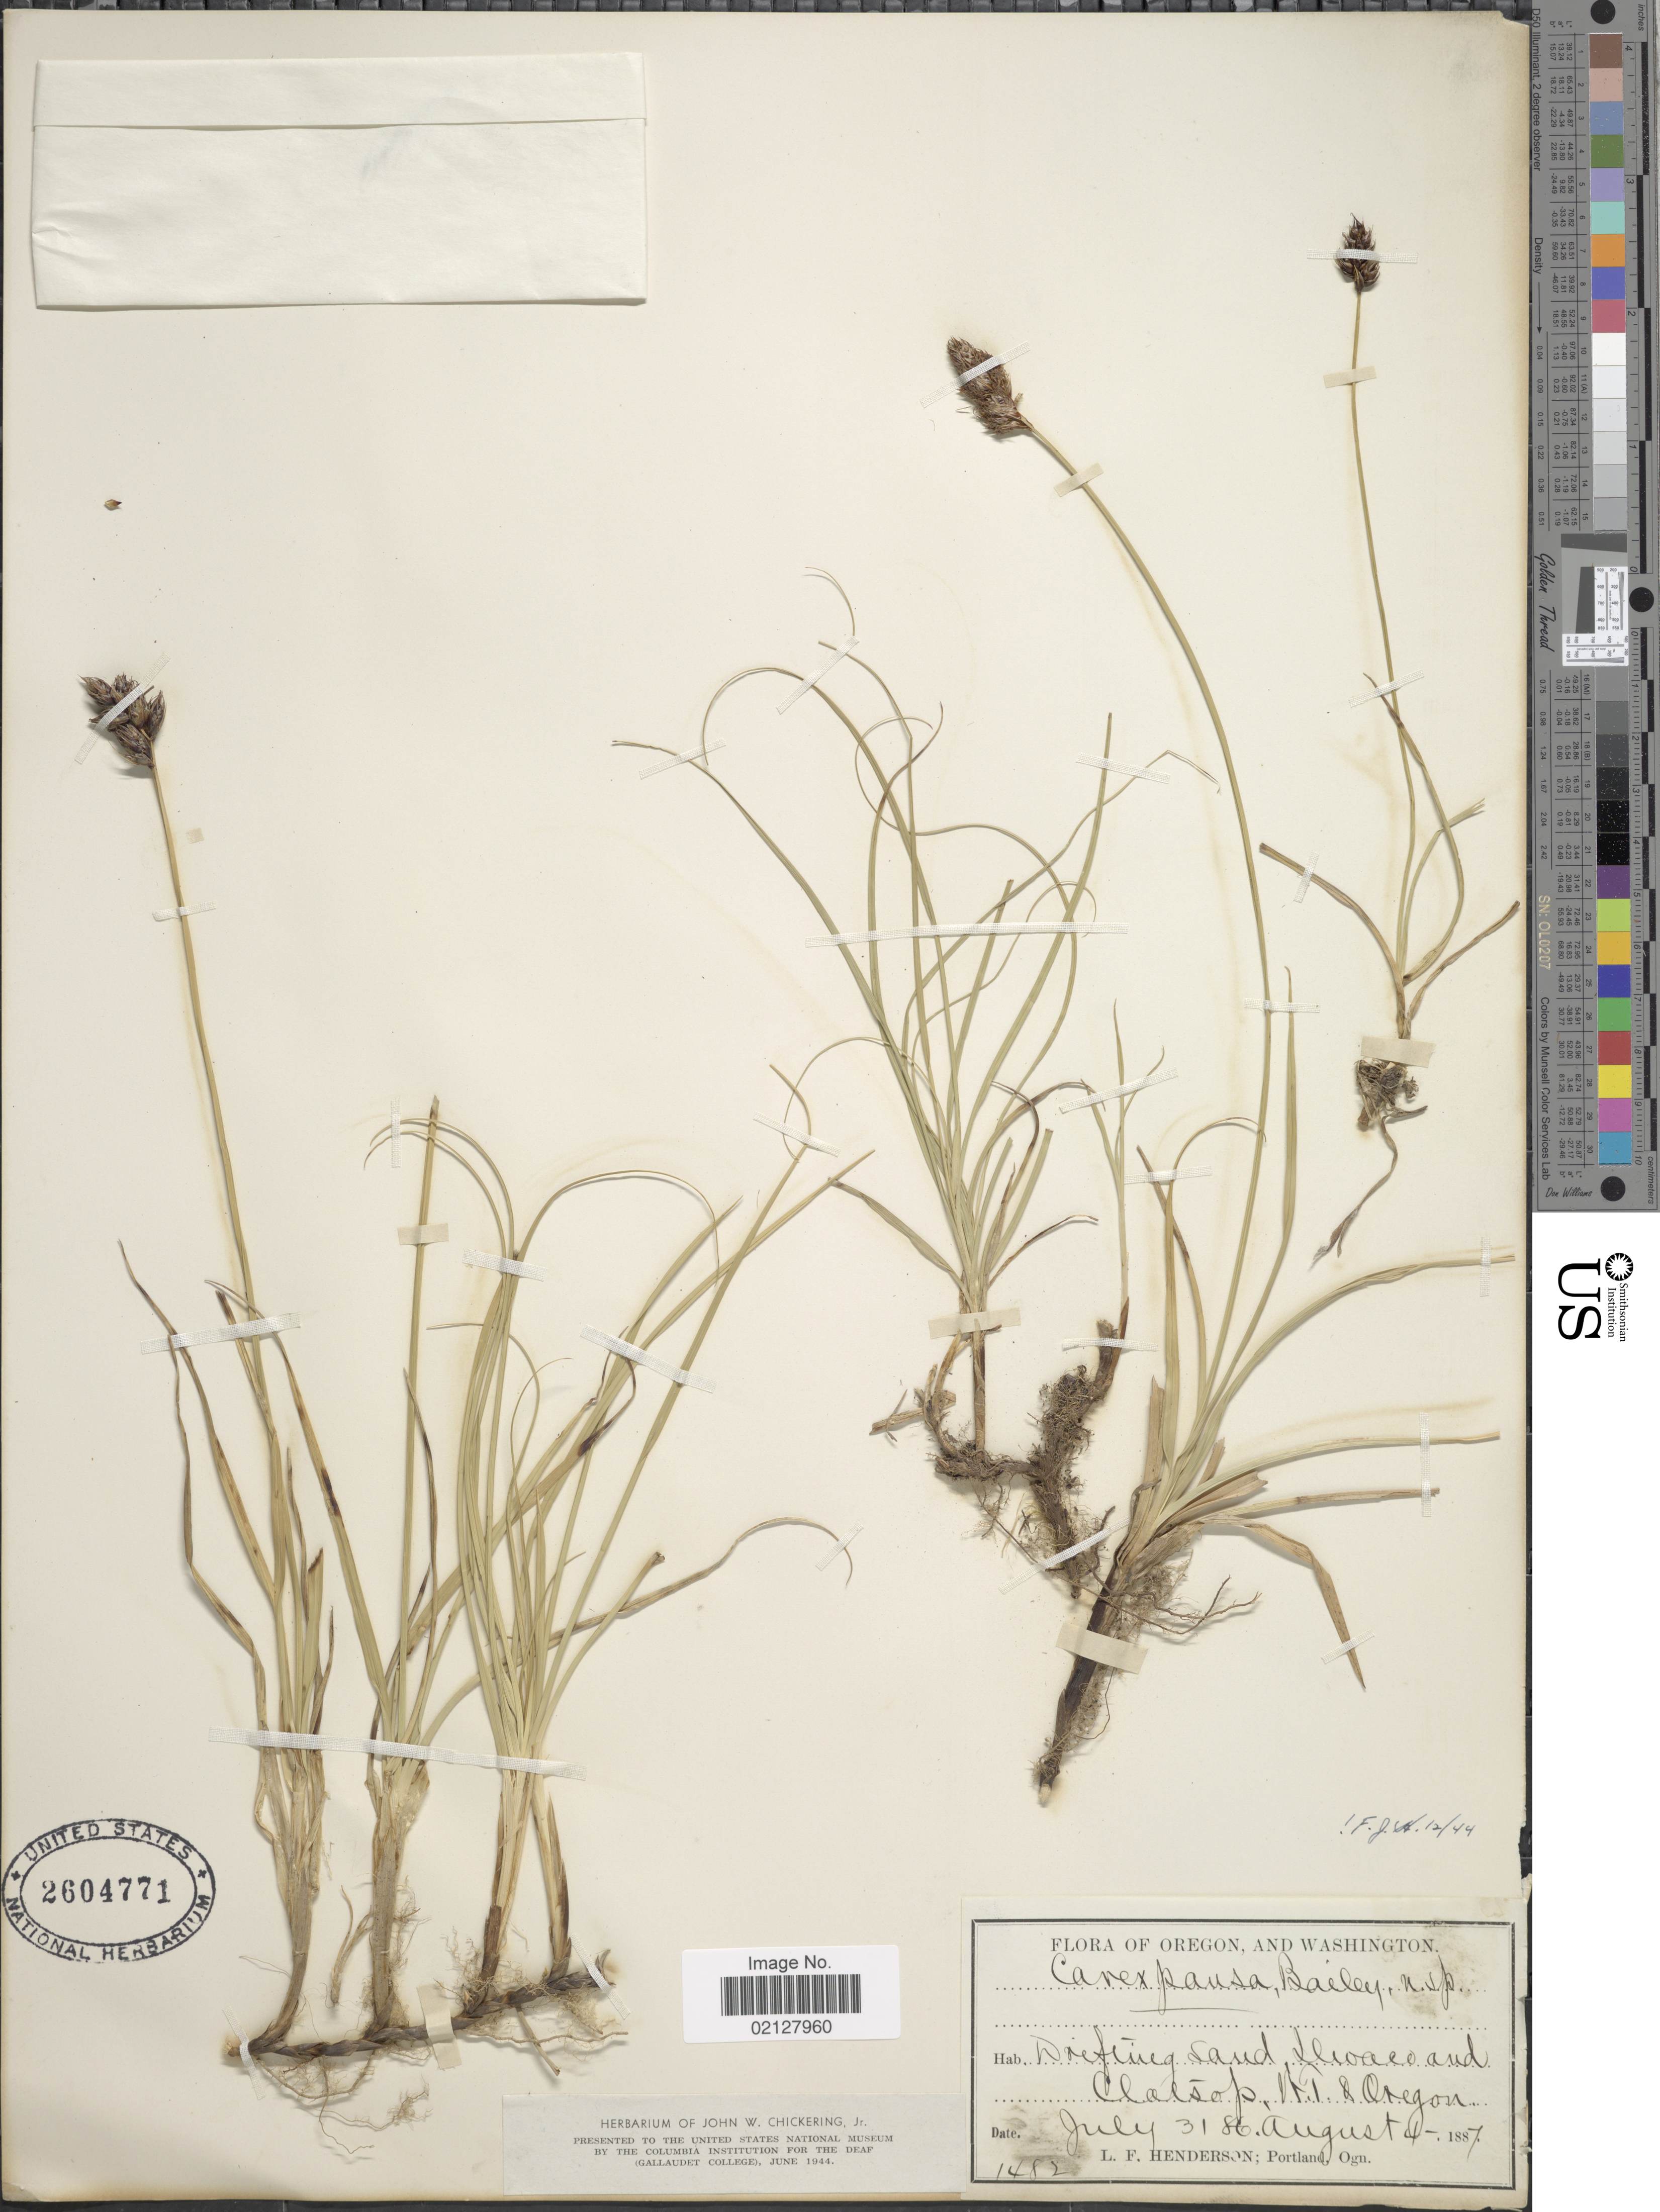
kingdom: Plantae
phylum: Tracheophyta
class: Liliopsida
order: Poales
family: Cyperaceae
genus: Carex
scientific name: Carex pansa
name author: L.H. Bailey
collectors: L. Henderson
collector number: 1482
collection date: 1886-07-31/1887-08-04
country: United States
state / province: Oregon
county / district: Clatsop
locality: Clatsop Mt.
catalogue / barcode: US 2604771